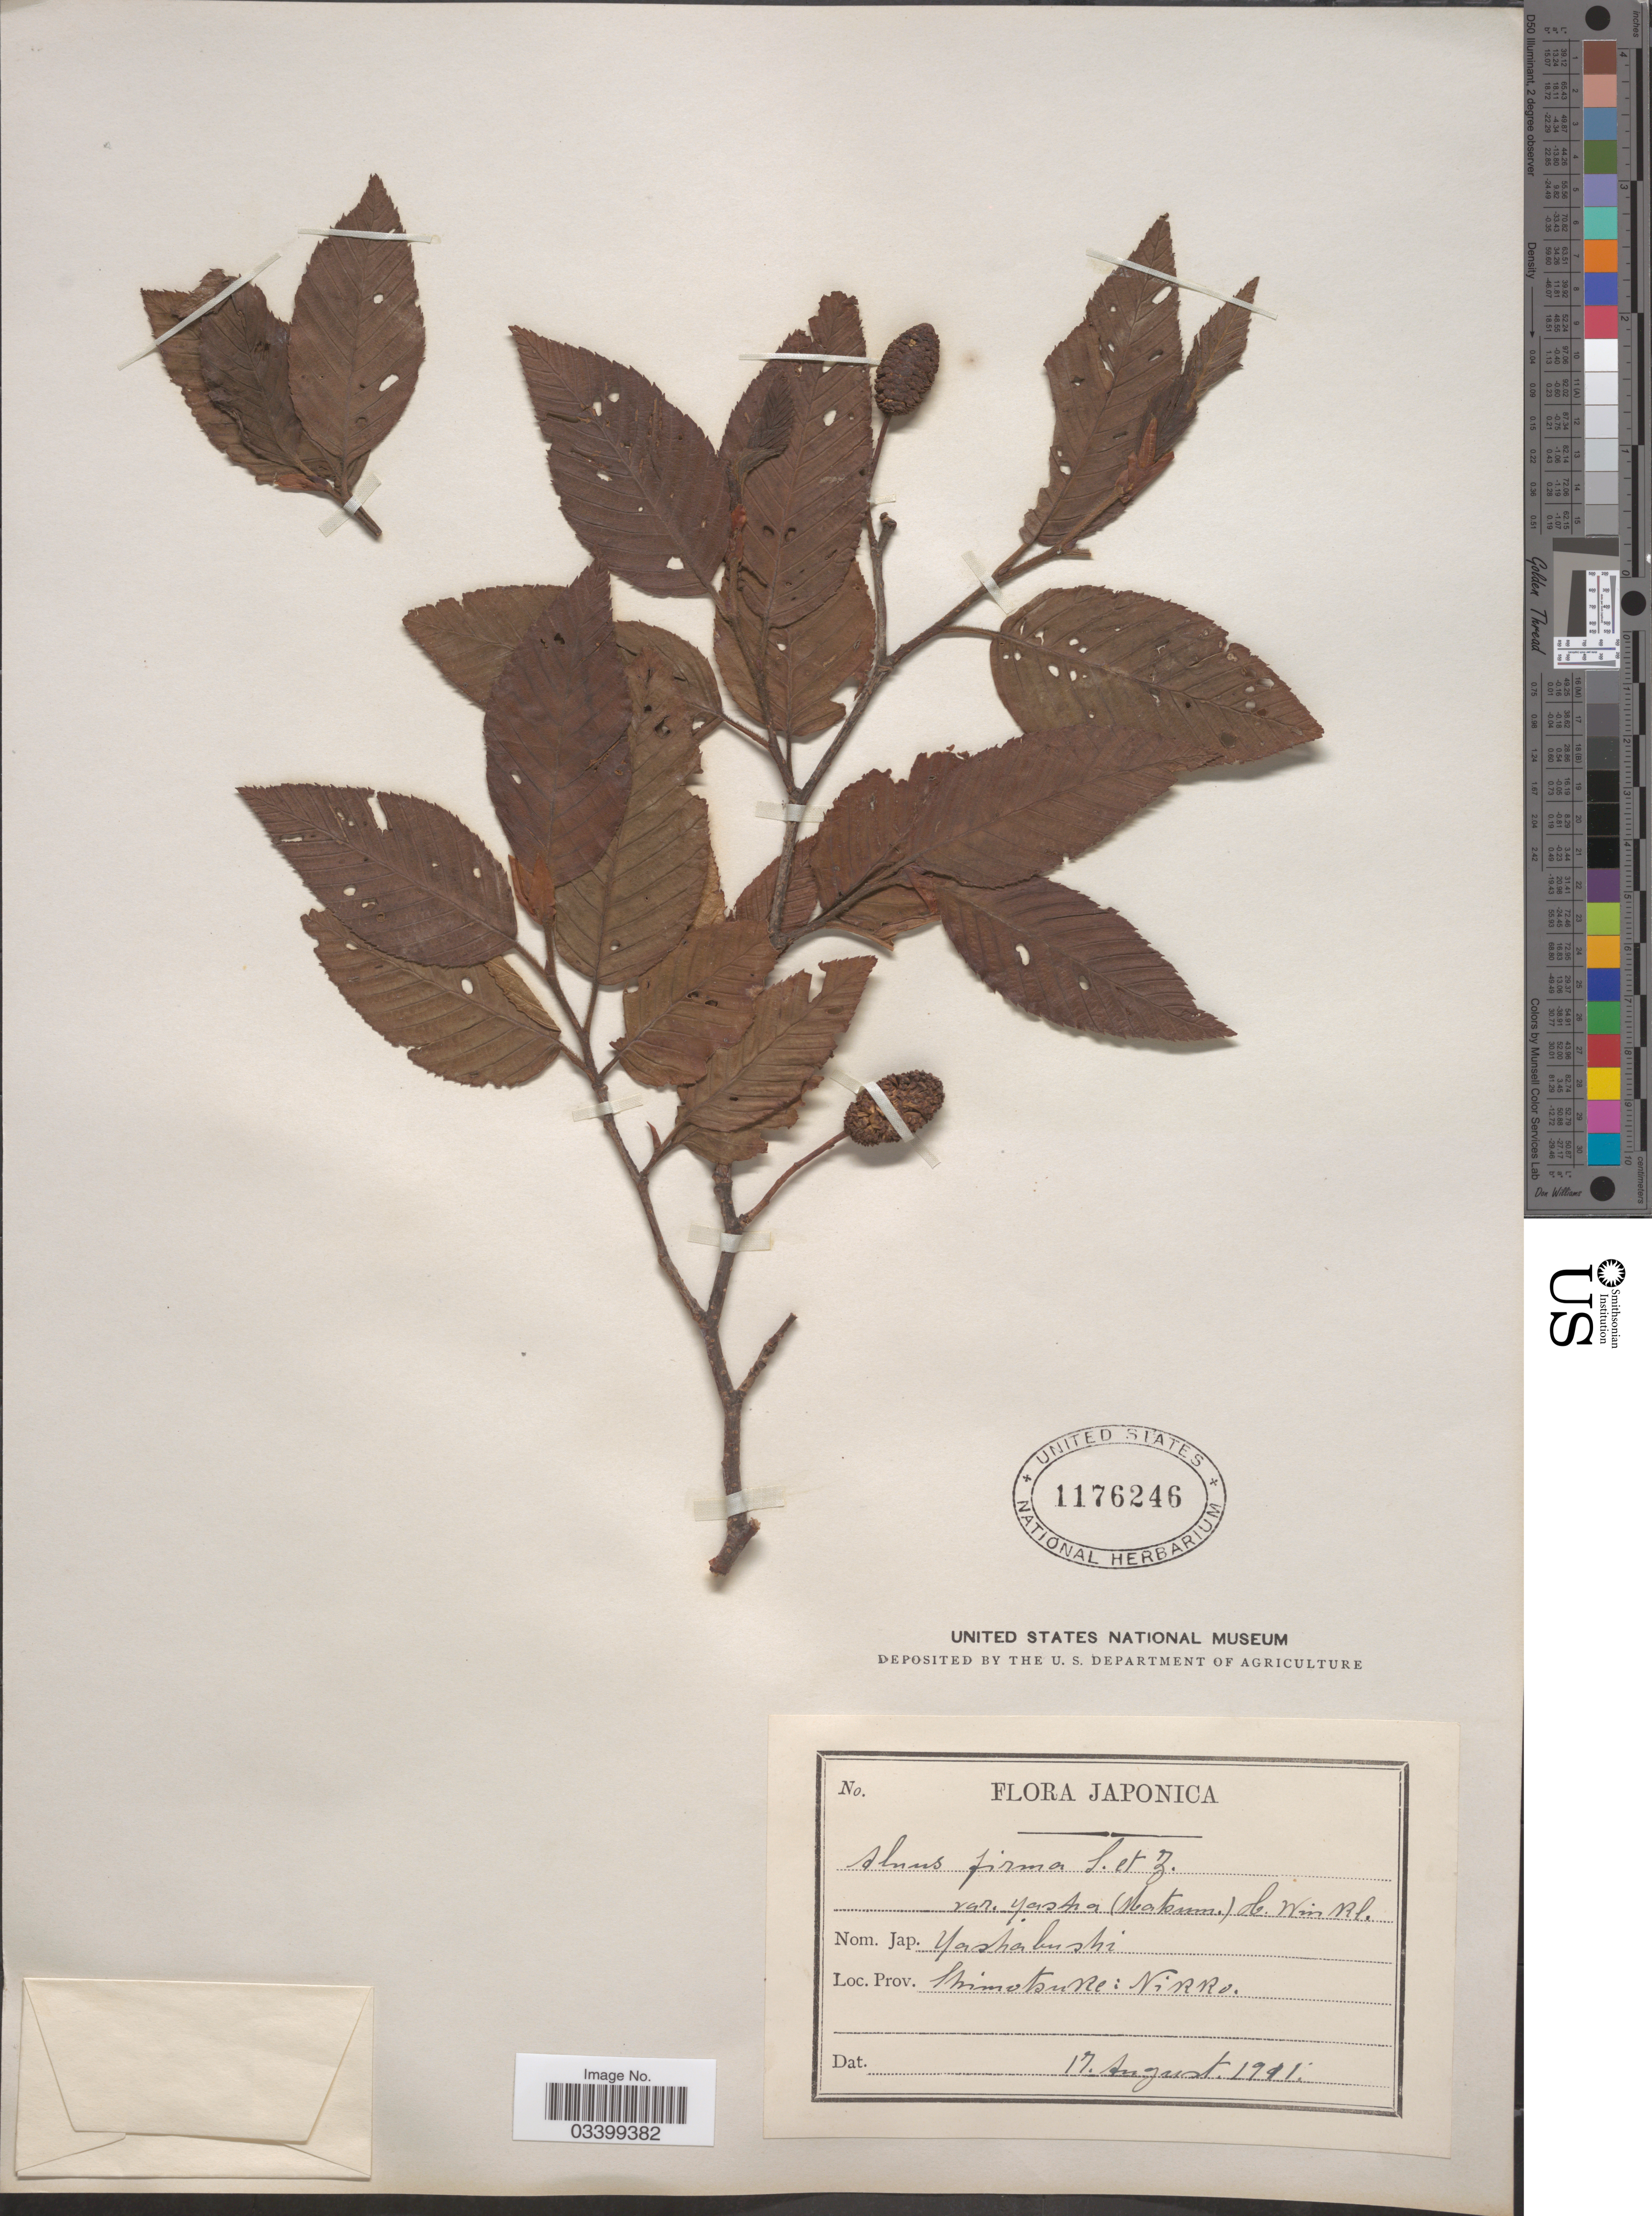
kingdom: Plantae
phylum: Tracheophyta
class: Magnoliopsida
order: Fagales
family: Betulaceae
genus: Alnus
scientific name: Alnus firma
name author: Siebold & Zucc.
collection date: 1911-08-17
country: Japan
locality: Prov. Shimotsuke: Nikko.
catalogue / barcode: US 1176246